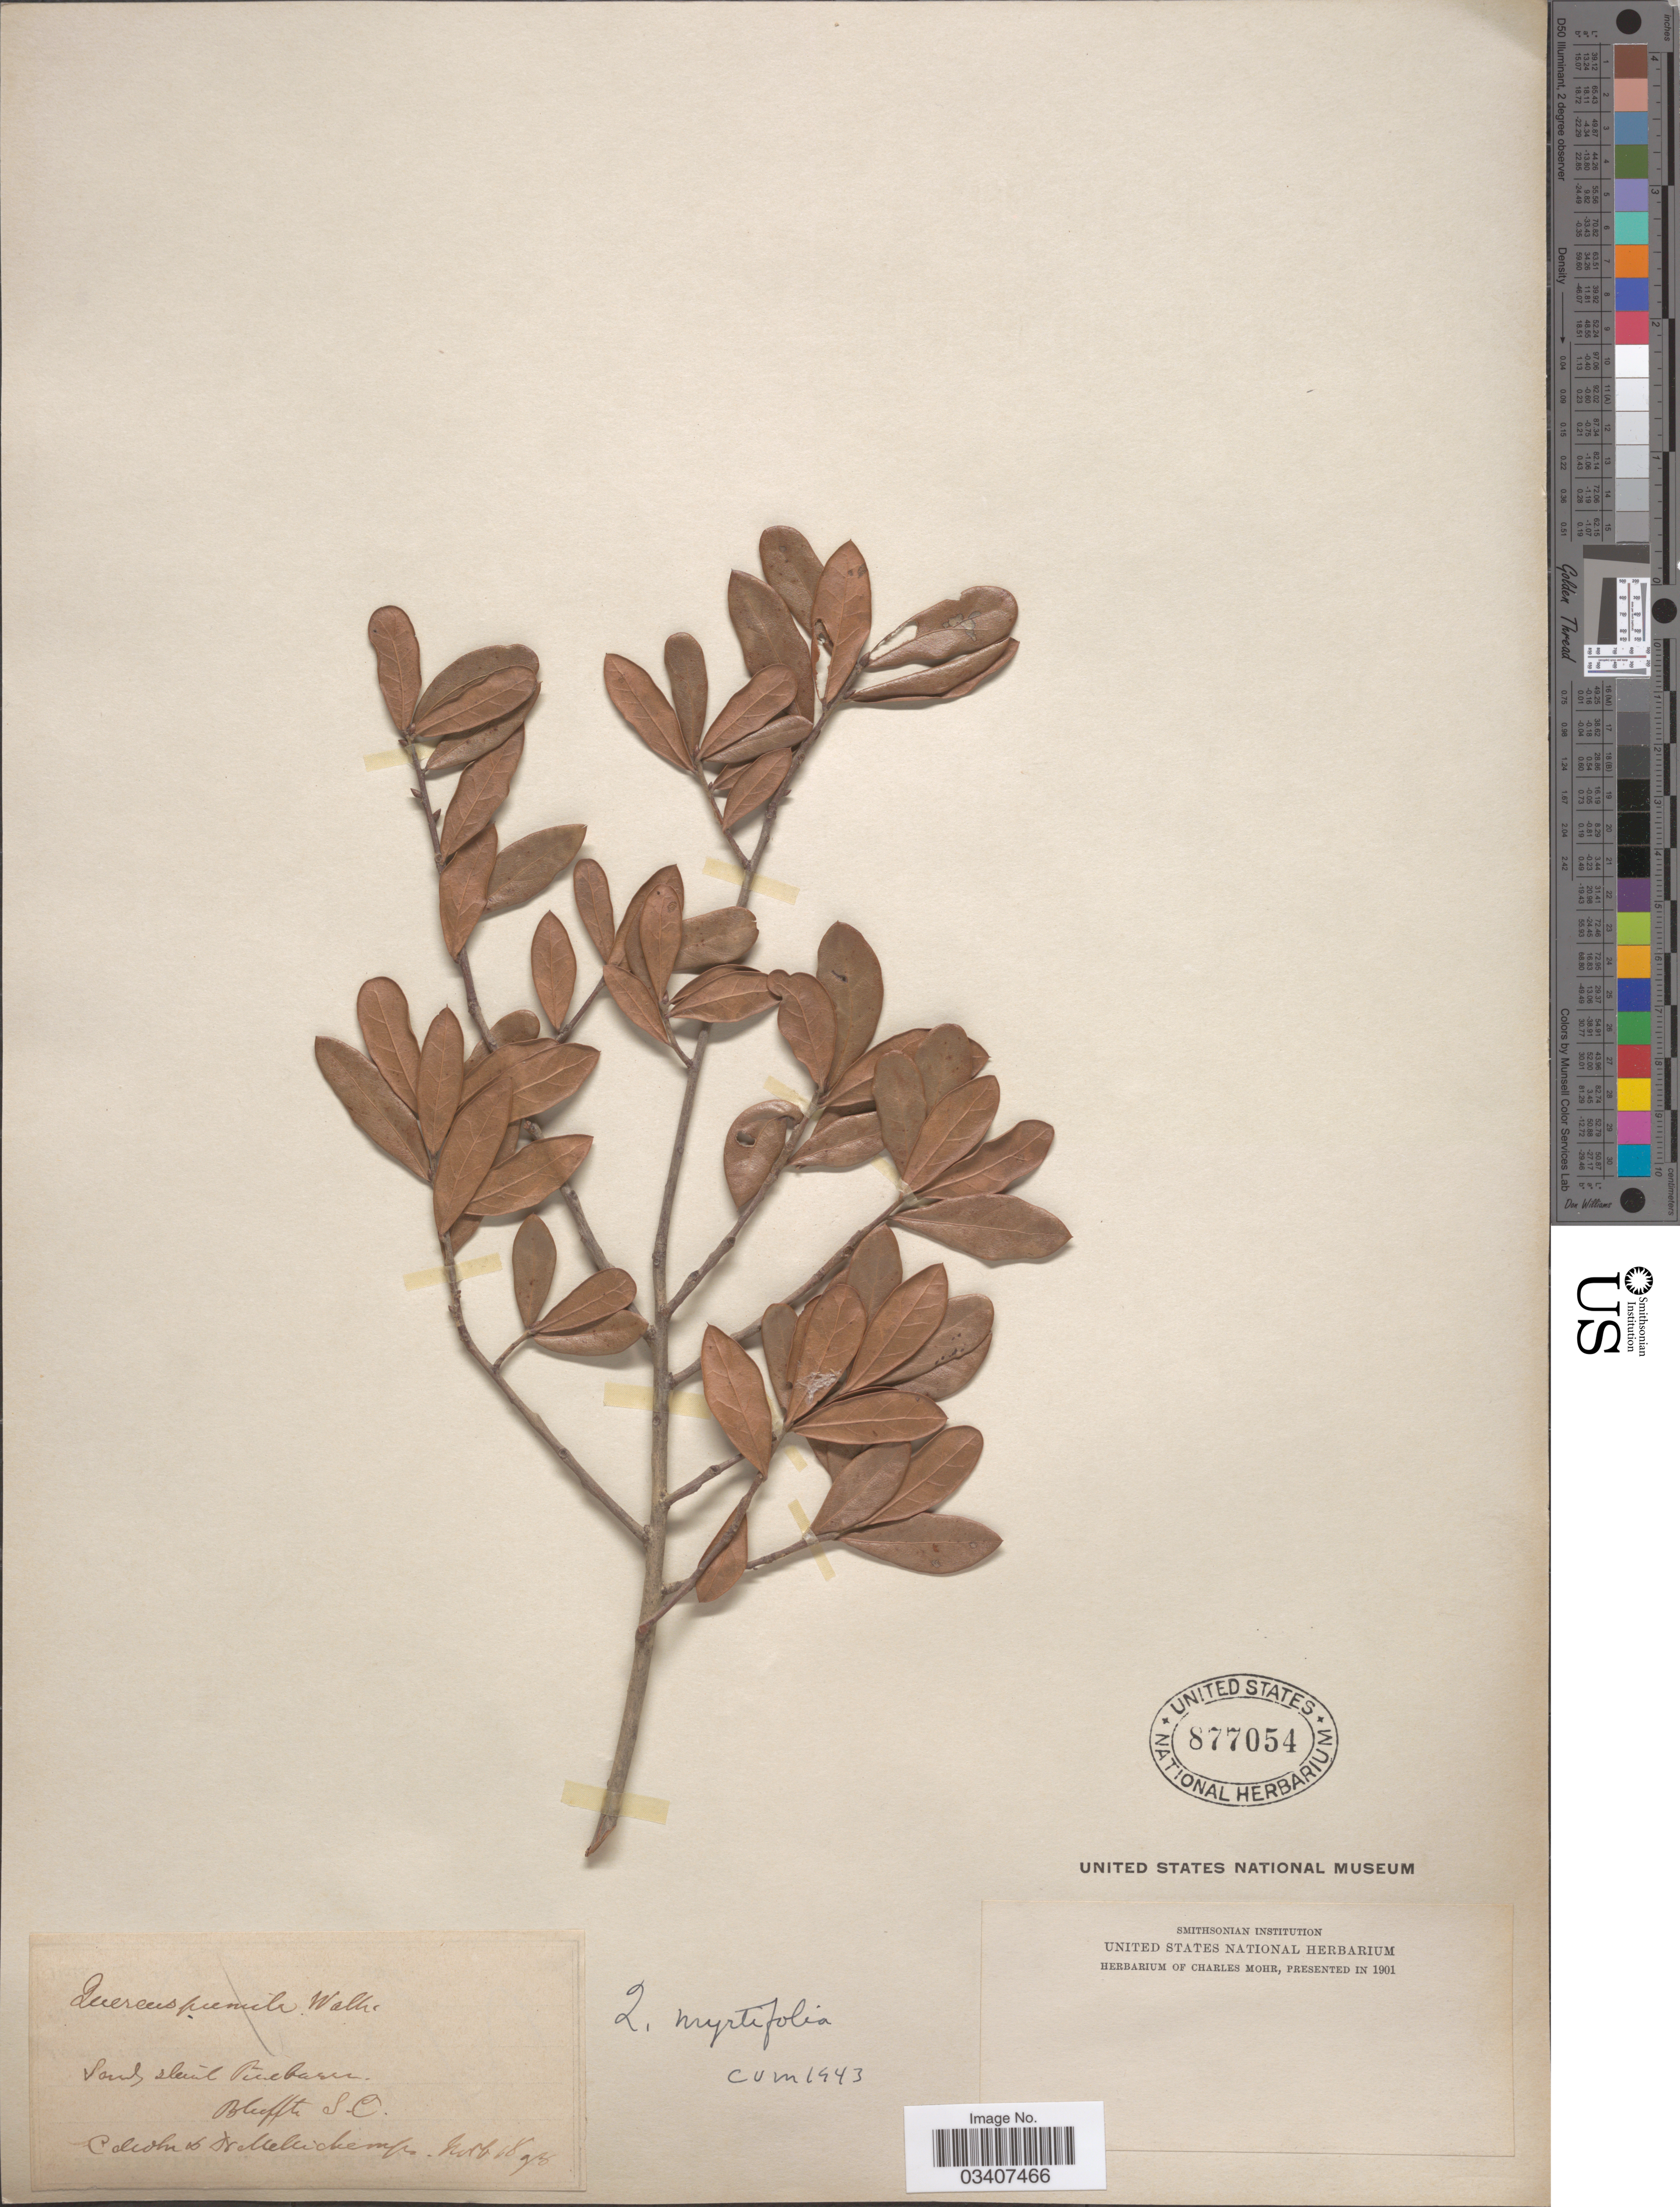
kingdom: Plantae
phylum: Tracheophyta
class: Magnoliopsida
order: Fagales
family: Fagaceae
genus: Quercus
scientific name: Quercus myrtifolia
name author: Willd.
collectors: Mohr, C. T. (herbarium) & -. Mellichamp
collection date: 1893-11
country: United States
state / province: South Carolina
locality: Bluffton.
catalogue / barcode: US 877054